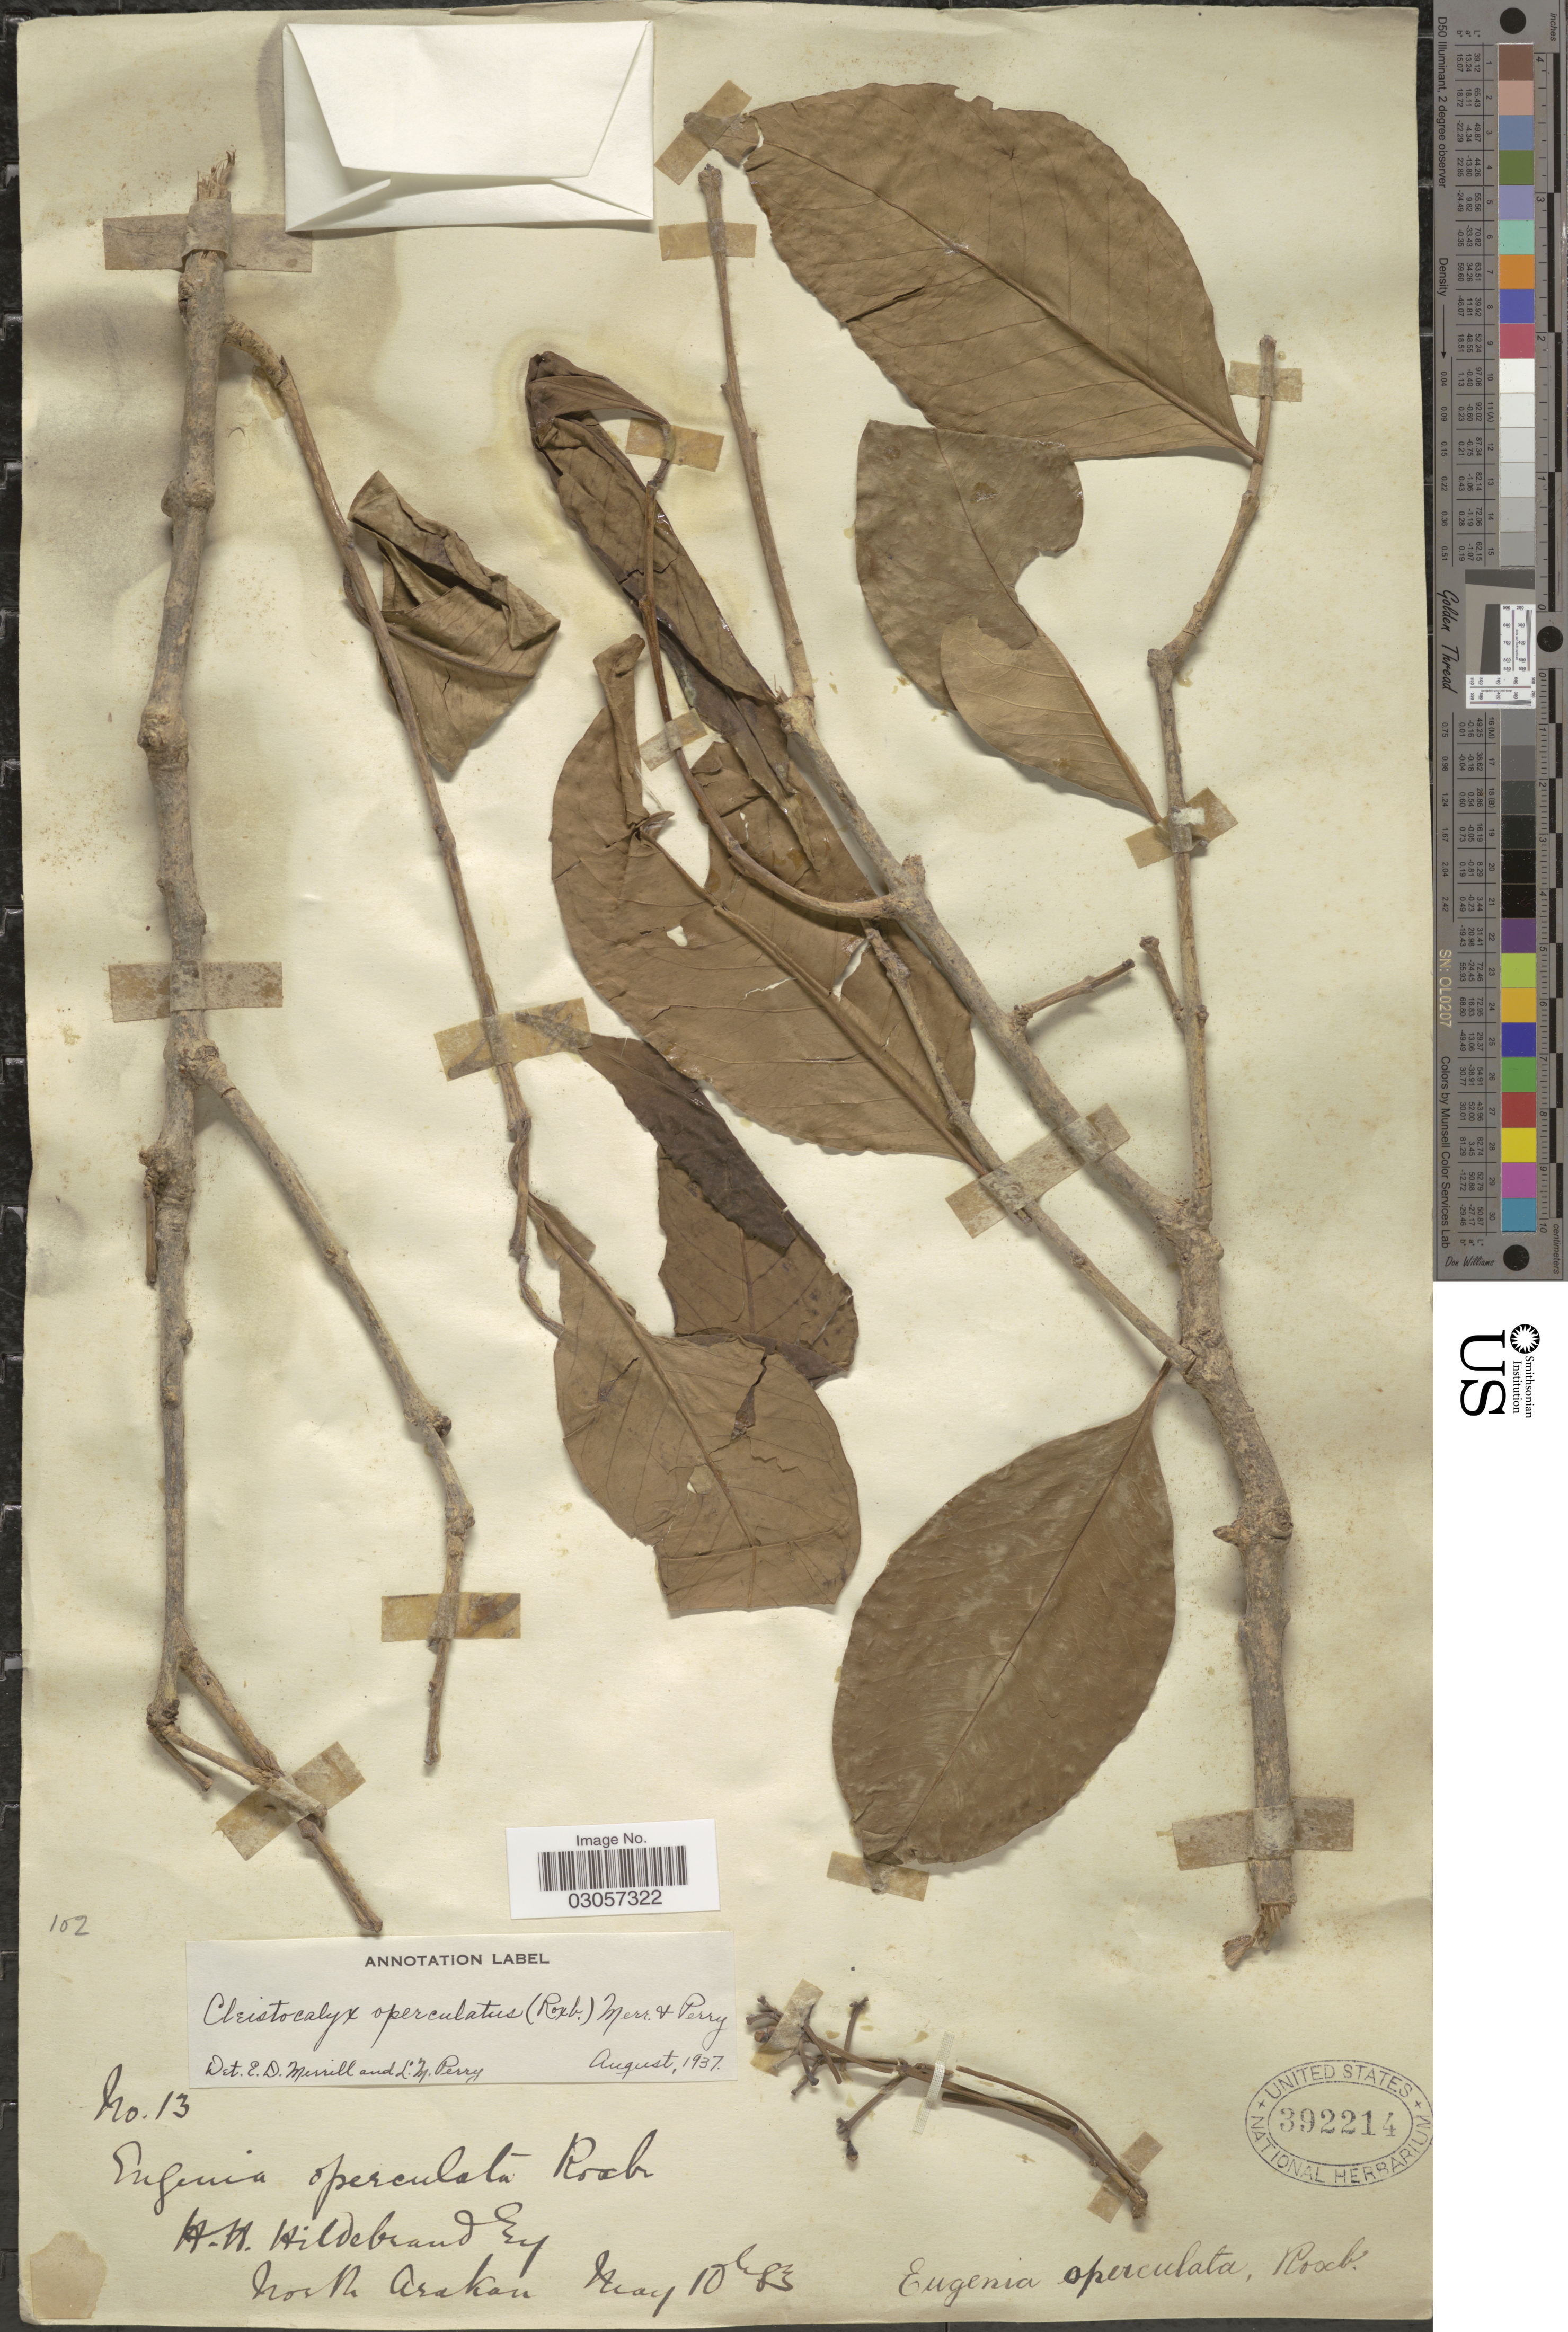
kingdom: Plantae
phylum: Tracheophyta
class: Magnoliopsida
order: Myrtales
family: Myrtaceae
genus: Syzygium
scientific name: Syzygium nervosum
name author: DC.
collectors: H. Hildebrand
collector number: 13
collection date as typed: Transcribed d/m/y: 10/5/83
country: Myanmar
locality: North Arakan.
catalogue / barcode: US 392214